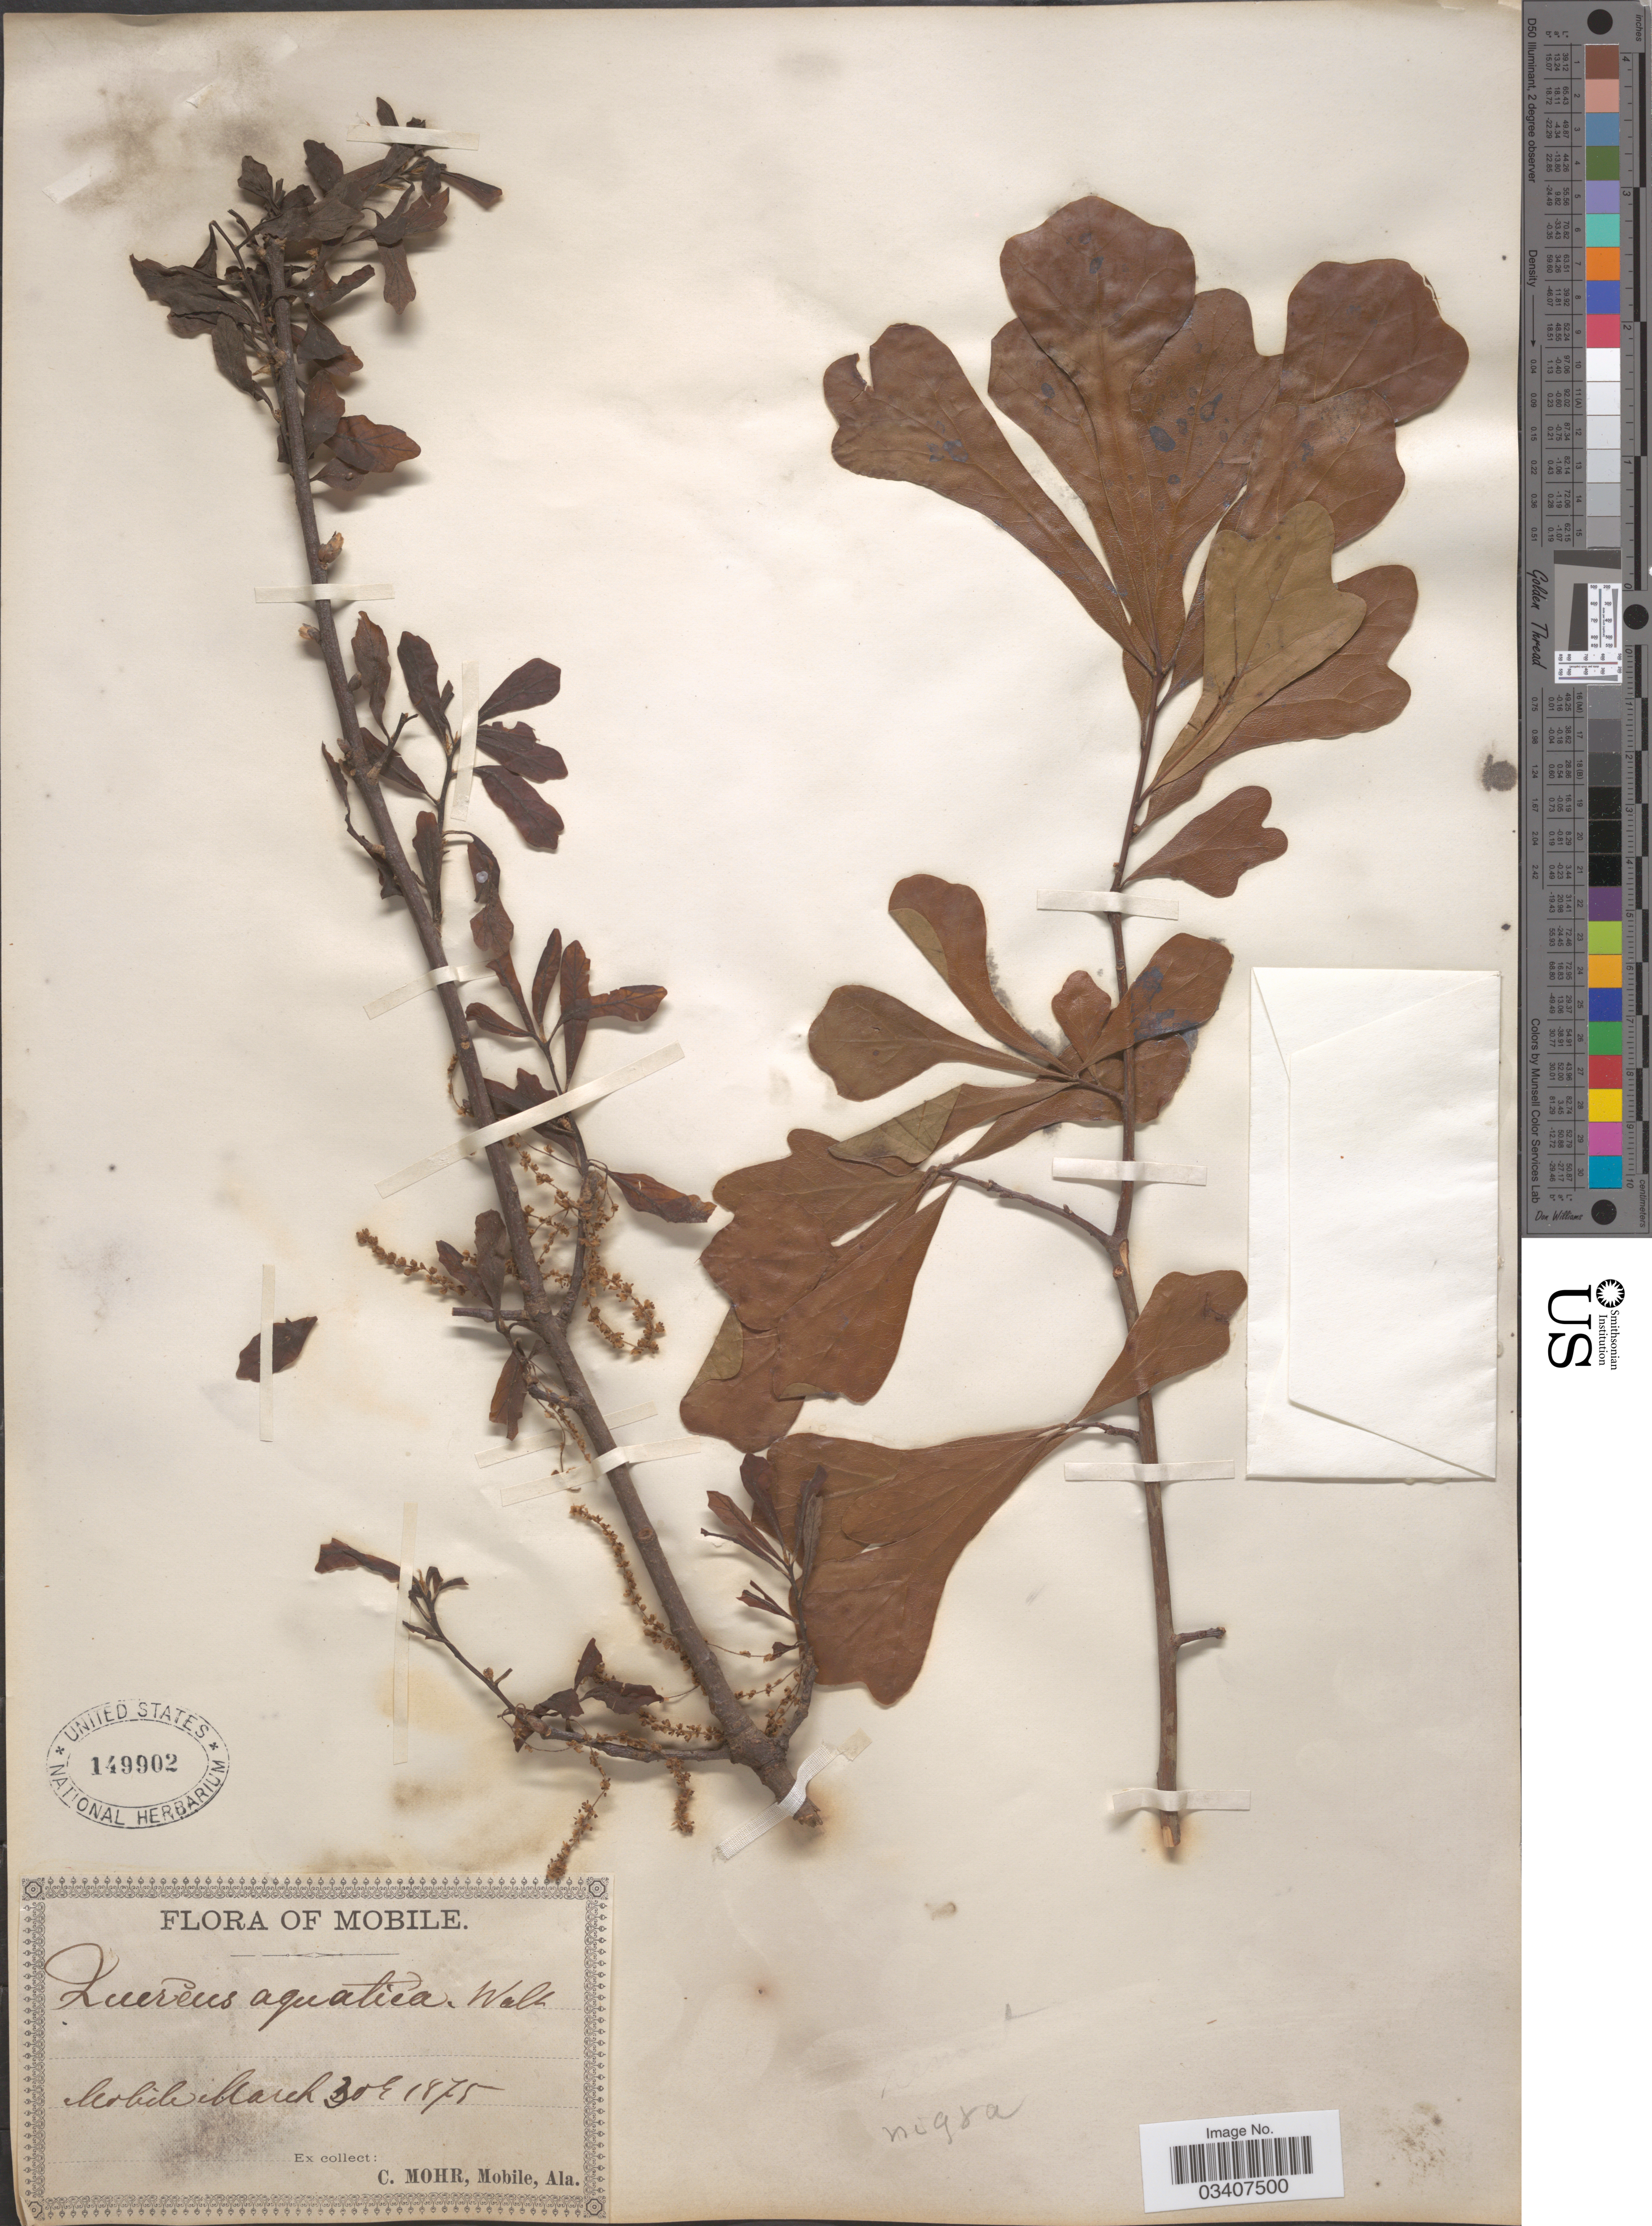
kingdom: Plantae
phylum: Tracheophyta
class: Magnoliopsida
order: Fagales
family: Fagaceae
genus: Quercus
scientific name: Quercus nigra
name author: L.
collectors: C. T. Mohr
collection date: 1875-03-30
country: United States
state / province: Alabama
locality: Mobile.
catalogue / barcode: US 149902